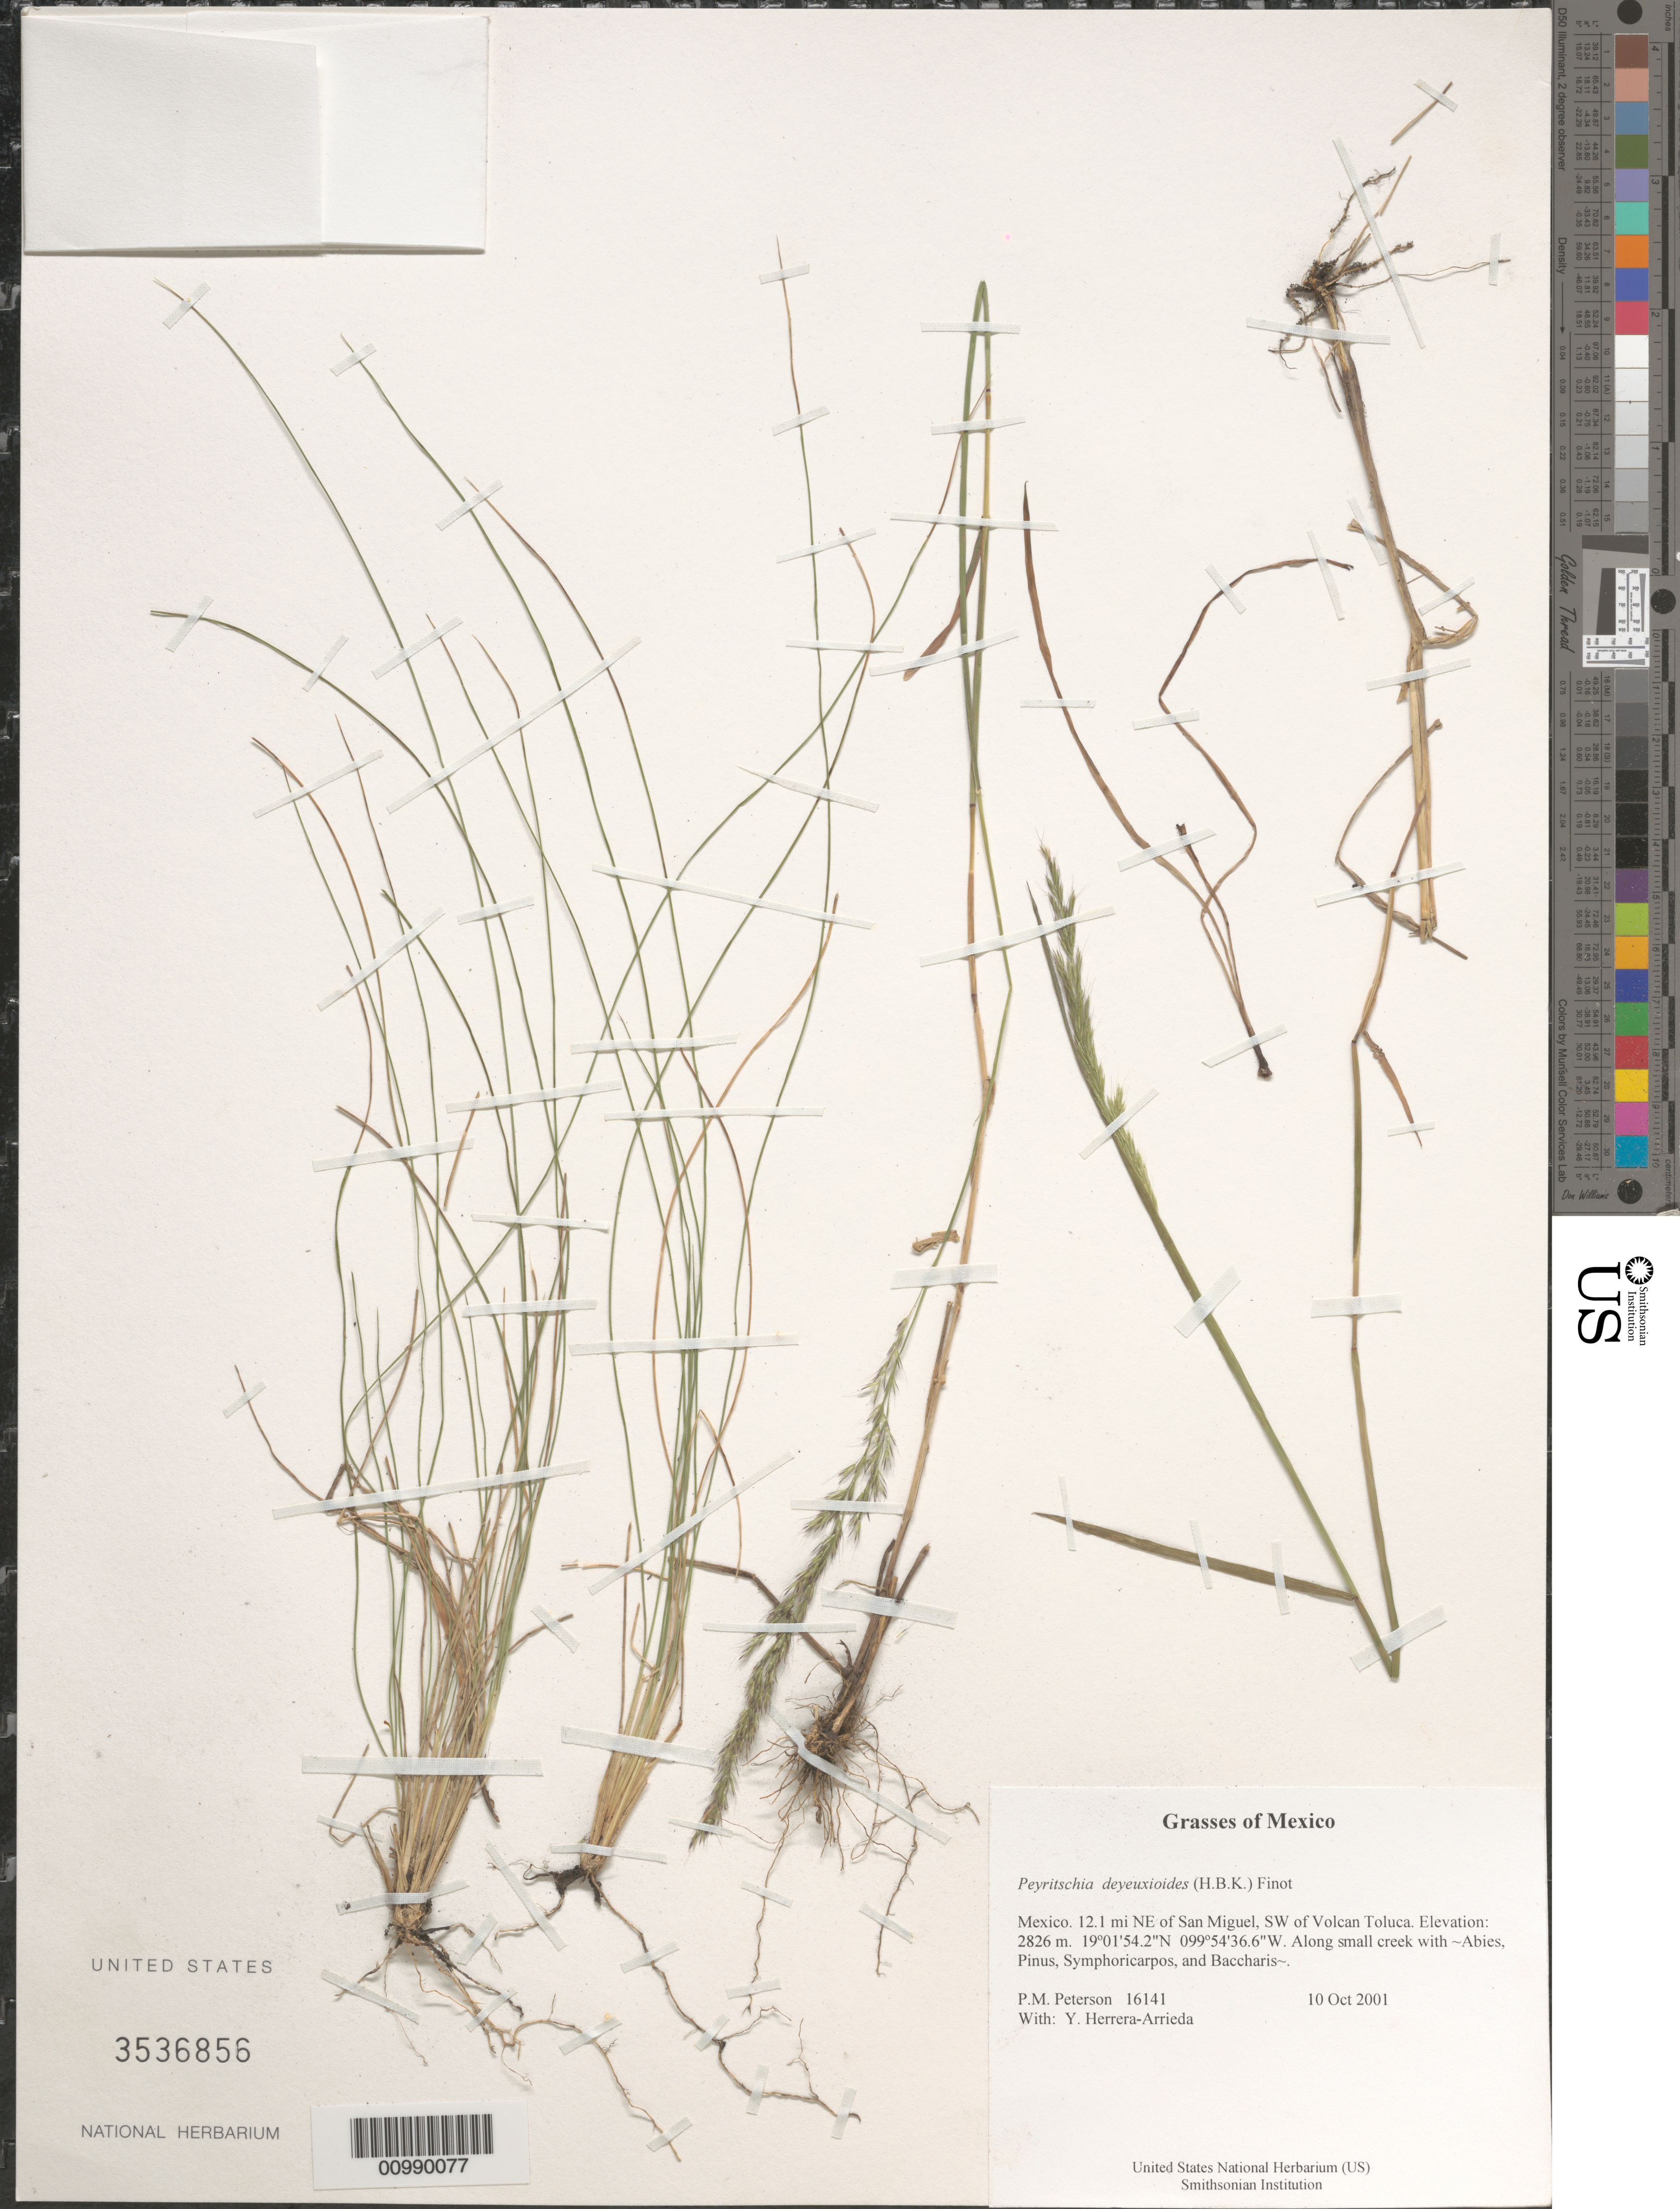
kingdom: Plantae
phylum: Tracheophyta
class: Liliopsida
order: Poales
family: Poaceae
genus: Peyritschia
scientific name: Peyritschia deyeuxioides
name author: (Kunth) Finot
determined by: Finot, V. L.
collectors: P. M. Peterson & Y. Herrera Arrieta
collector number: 16141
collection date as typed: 10 Oct 2001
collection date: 2001-10-10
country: Mexico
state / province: México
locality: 12.1 mi NE of San Miguel, SW of Volcan Toluca.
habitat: Along small creek with ~Abies, Pinus, Symphoricarpos, and Baccharis~.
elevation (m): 2826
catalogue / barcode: US 3536856